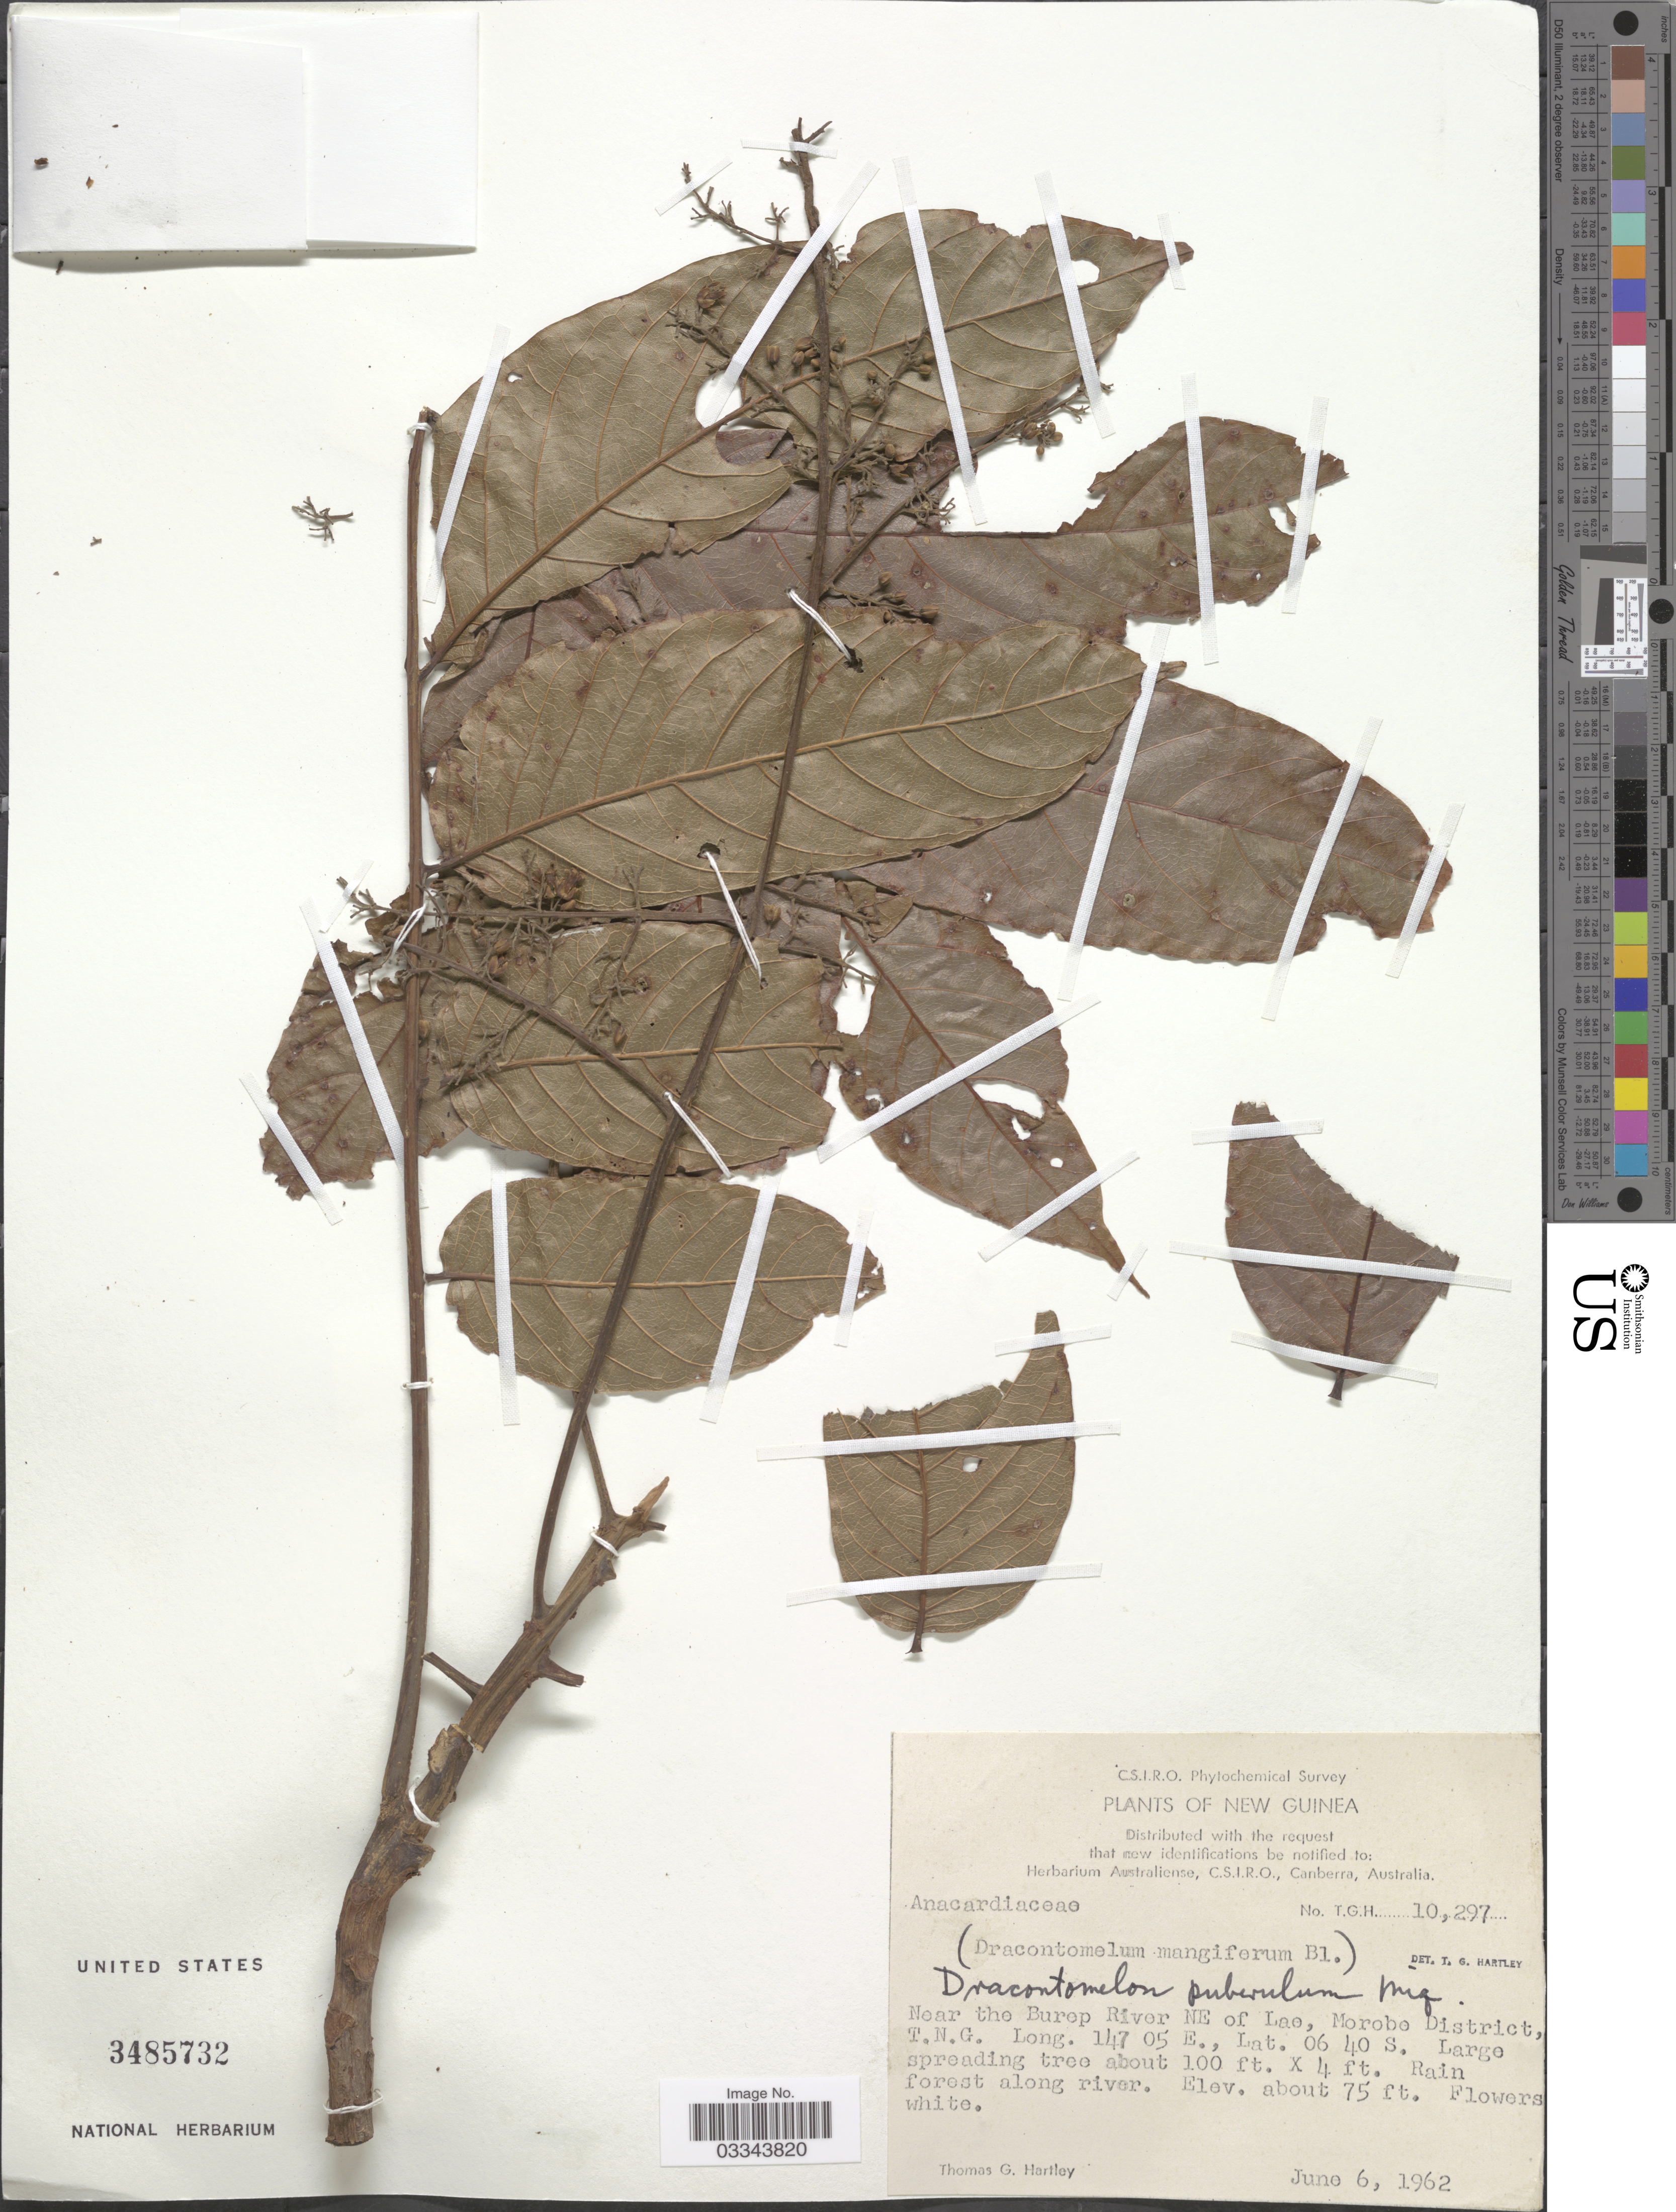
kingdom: Plantae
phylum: Tracheophyta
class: Magnoliopsida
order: Sapindales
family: Anacardiaceae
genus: Dracontomelon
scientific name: Dracontomelon puberulum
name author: Miq.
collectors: T. G. Hartley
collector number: T.G.H. 10297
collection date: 1962-06-06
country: Papua New Guinea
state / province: Morobe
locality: New Guinea. Near the Burep River NE of Lae, Morobe District, T.N.G.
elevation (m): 30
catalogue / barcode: US 3485732